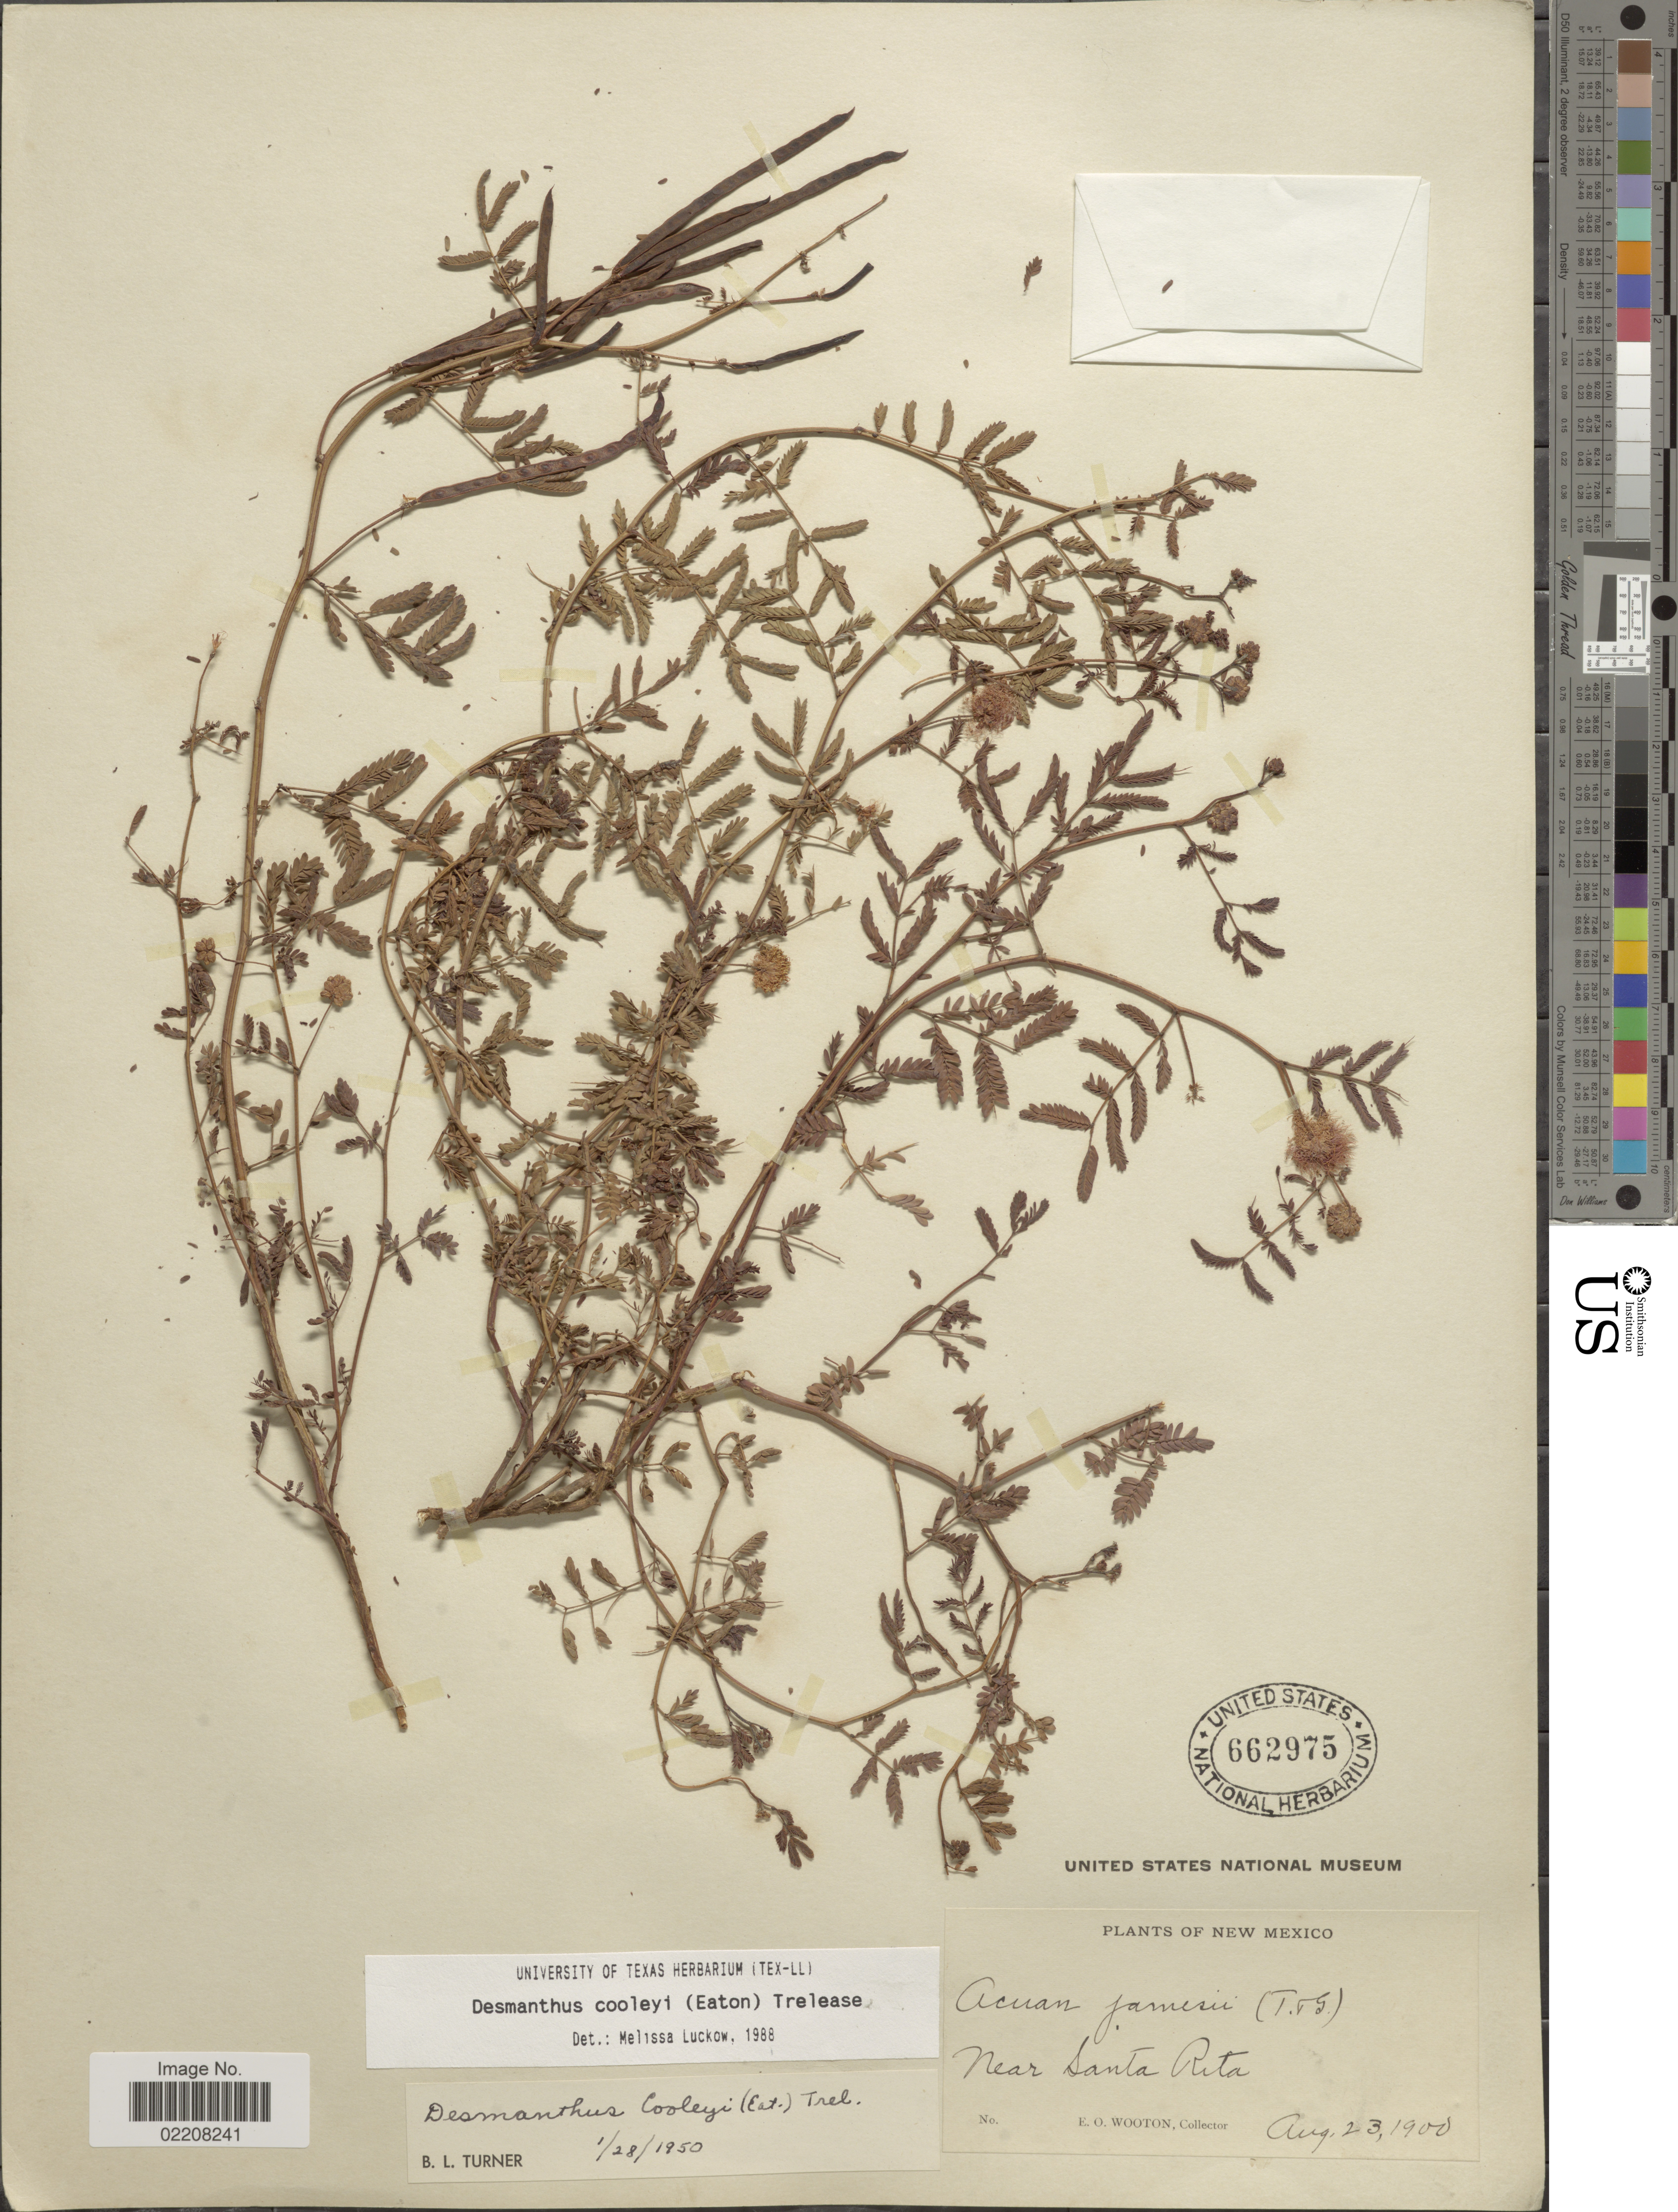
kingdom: Plantae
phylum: Tracheophyta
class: Magnoliopsida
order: Fabales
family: Fabaceae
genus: Desmanthus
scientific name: Desmanthus cooleyi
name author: (Eaton) Trel.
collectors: E. O. Wooton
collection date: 1900-08-23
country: United States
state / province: New Mexico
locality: Near Santa Rita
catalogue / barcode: US 662975